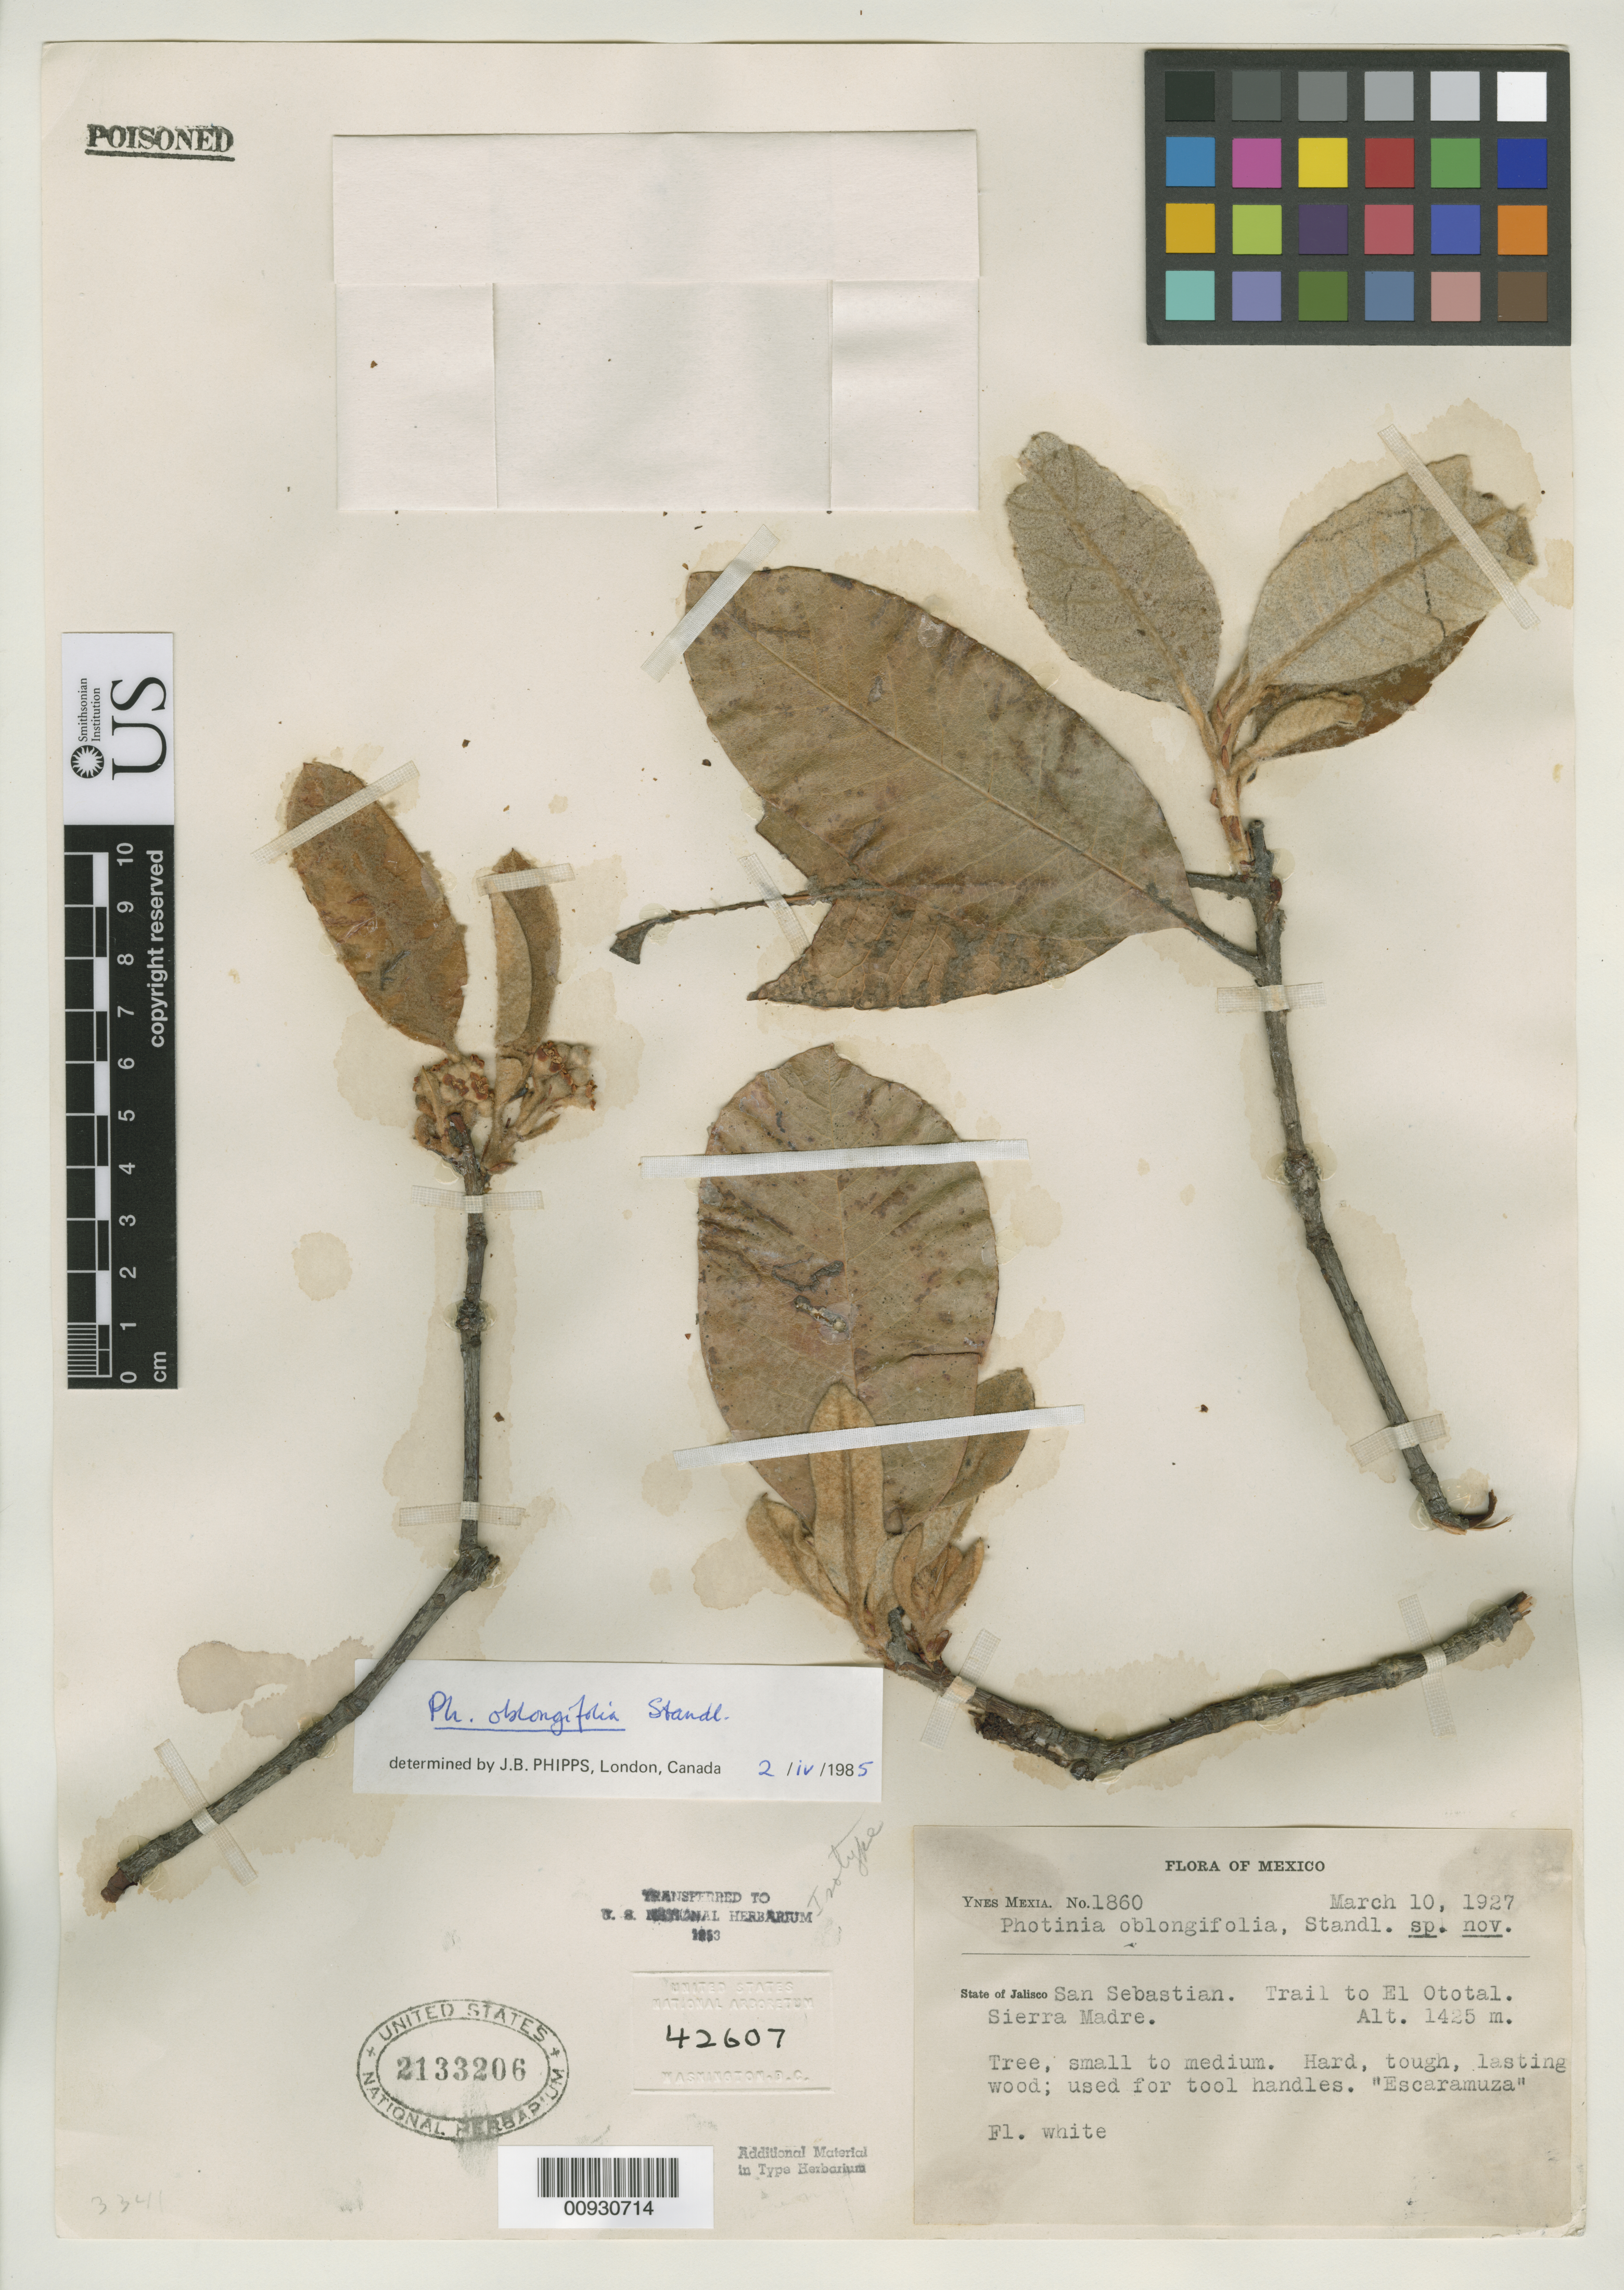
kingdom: Plantae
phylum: Tracheophyta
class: Magnoliopsida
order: Rosales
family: Rosaceae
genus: Photinia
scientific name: Photinia oblongifolia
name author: Standl.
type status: Isotype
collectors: Y. Mexia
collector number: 1860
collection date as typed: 10 Mar 1927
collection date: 1927-03-10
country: Mexico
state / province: Jalisco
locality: Sierra Madre Occidental, Between el Ototal and San Sebastian.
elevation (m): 1425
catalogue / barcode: US 2133206